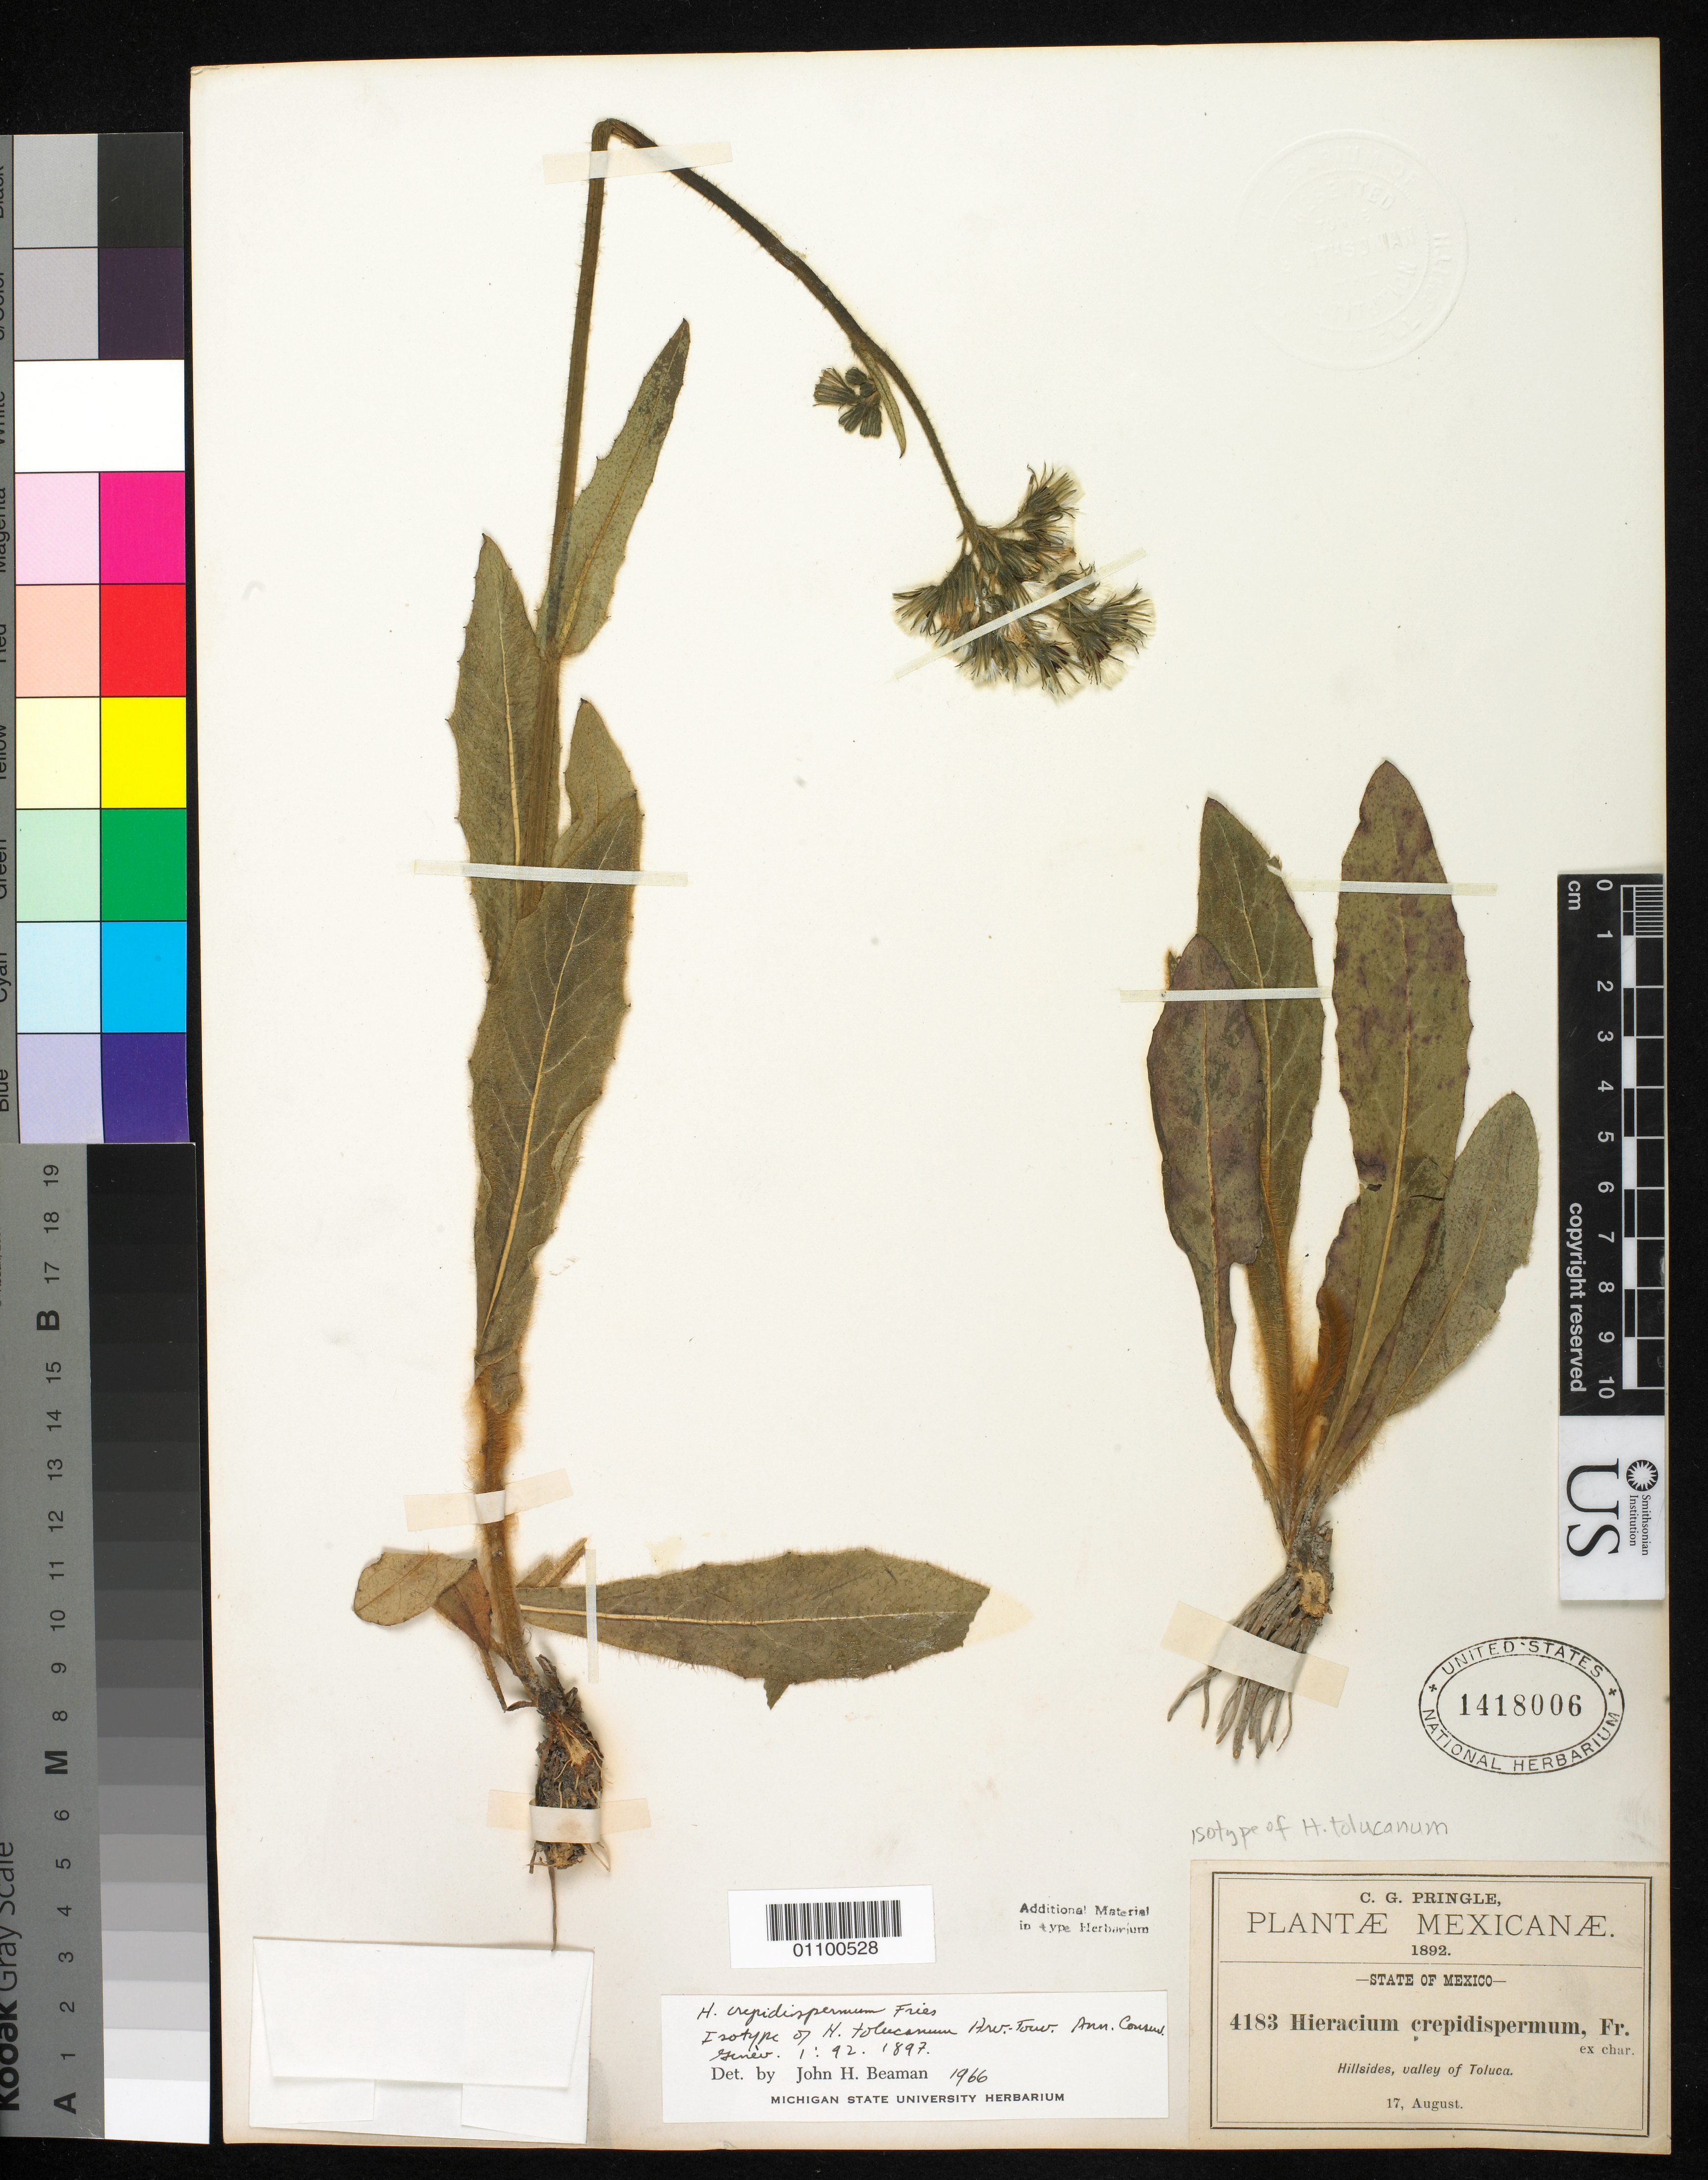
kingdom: Plantae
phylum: Tracheophyta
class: Magnoliopsida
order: Asterales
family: Asteraceae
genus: Hieracium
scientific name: Hieracium crepidispermum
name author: Fr.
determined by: Beaman, J. H., Curator (MSC), Michigan State University (UNITED STATES)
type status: Isotype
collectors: C. G. Pringle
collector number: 4183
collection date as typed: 17 Aug 1892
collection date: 1892-08-17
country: Mexico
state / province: México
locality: Toluca.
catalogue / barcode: US 1418006